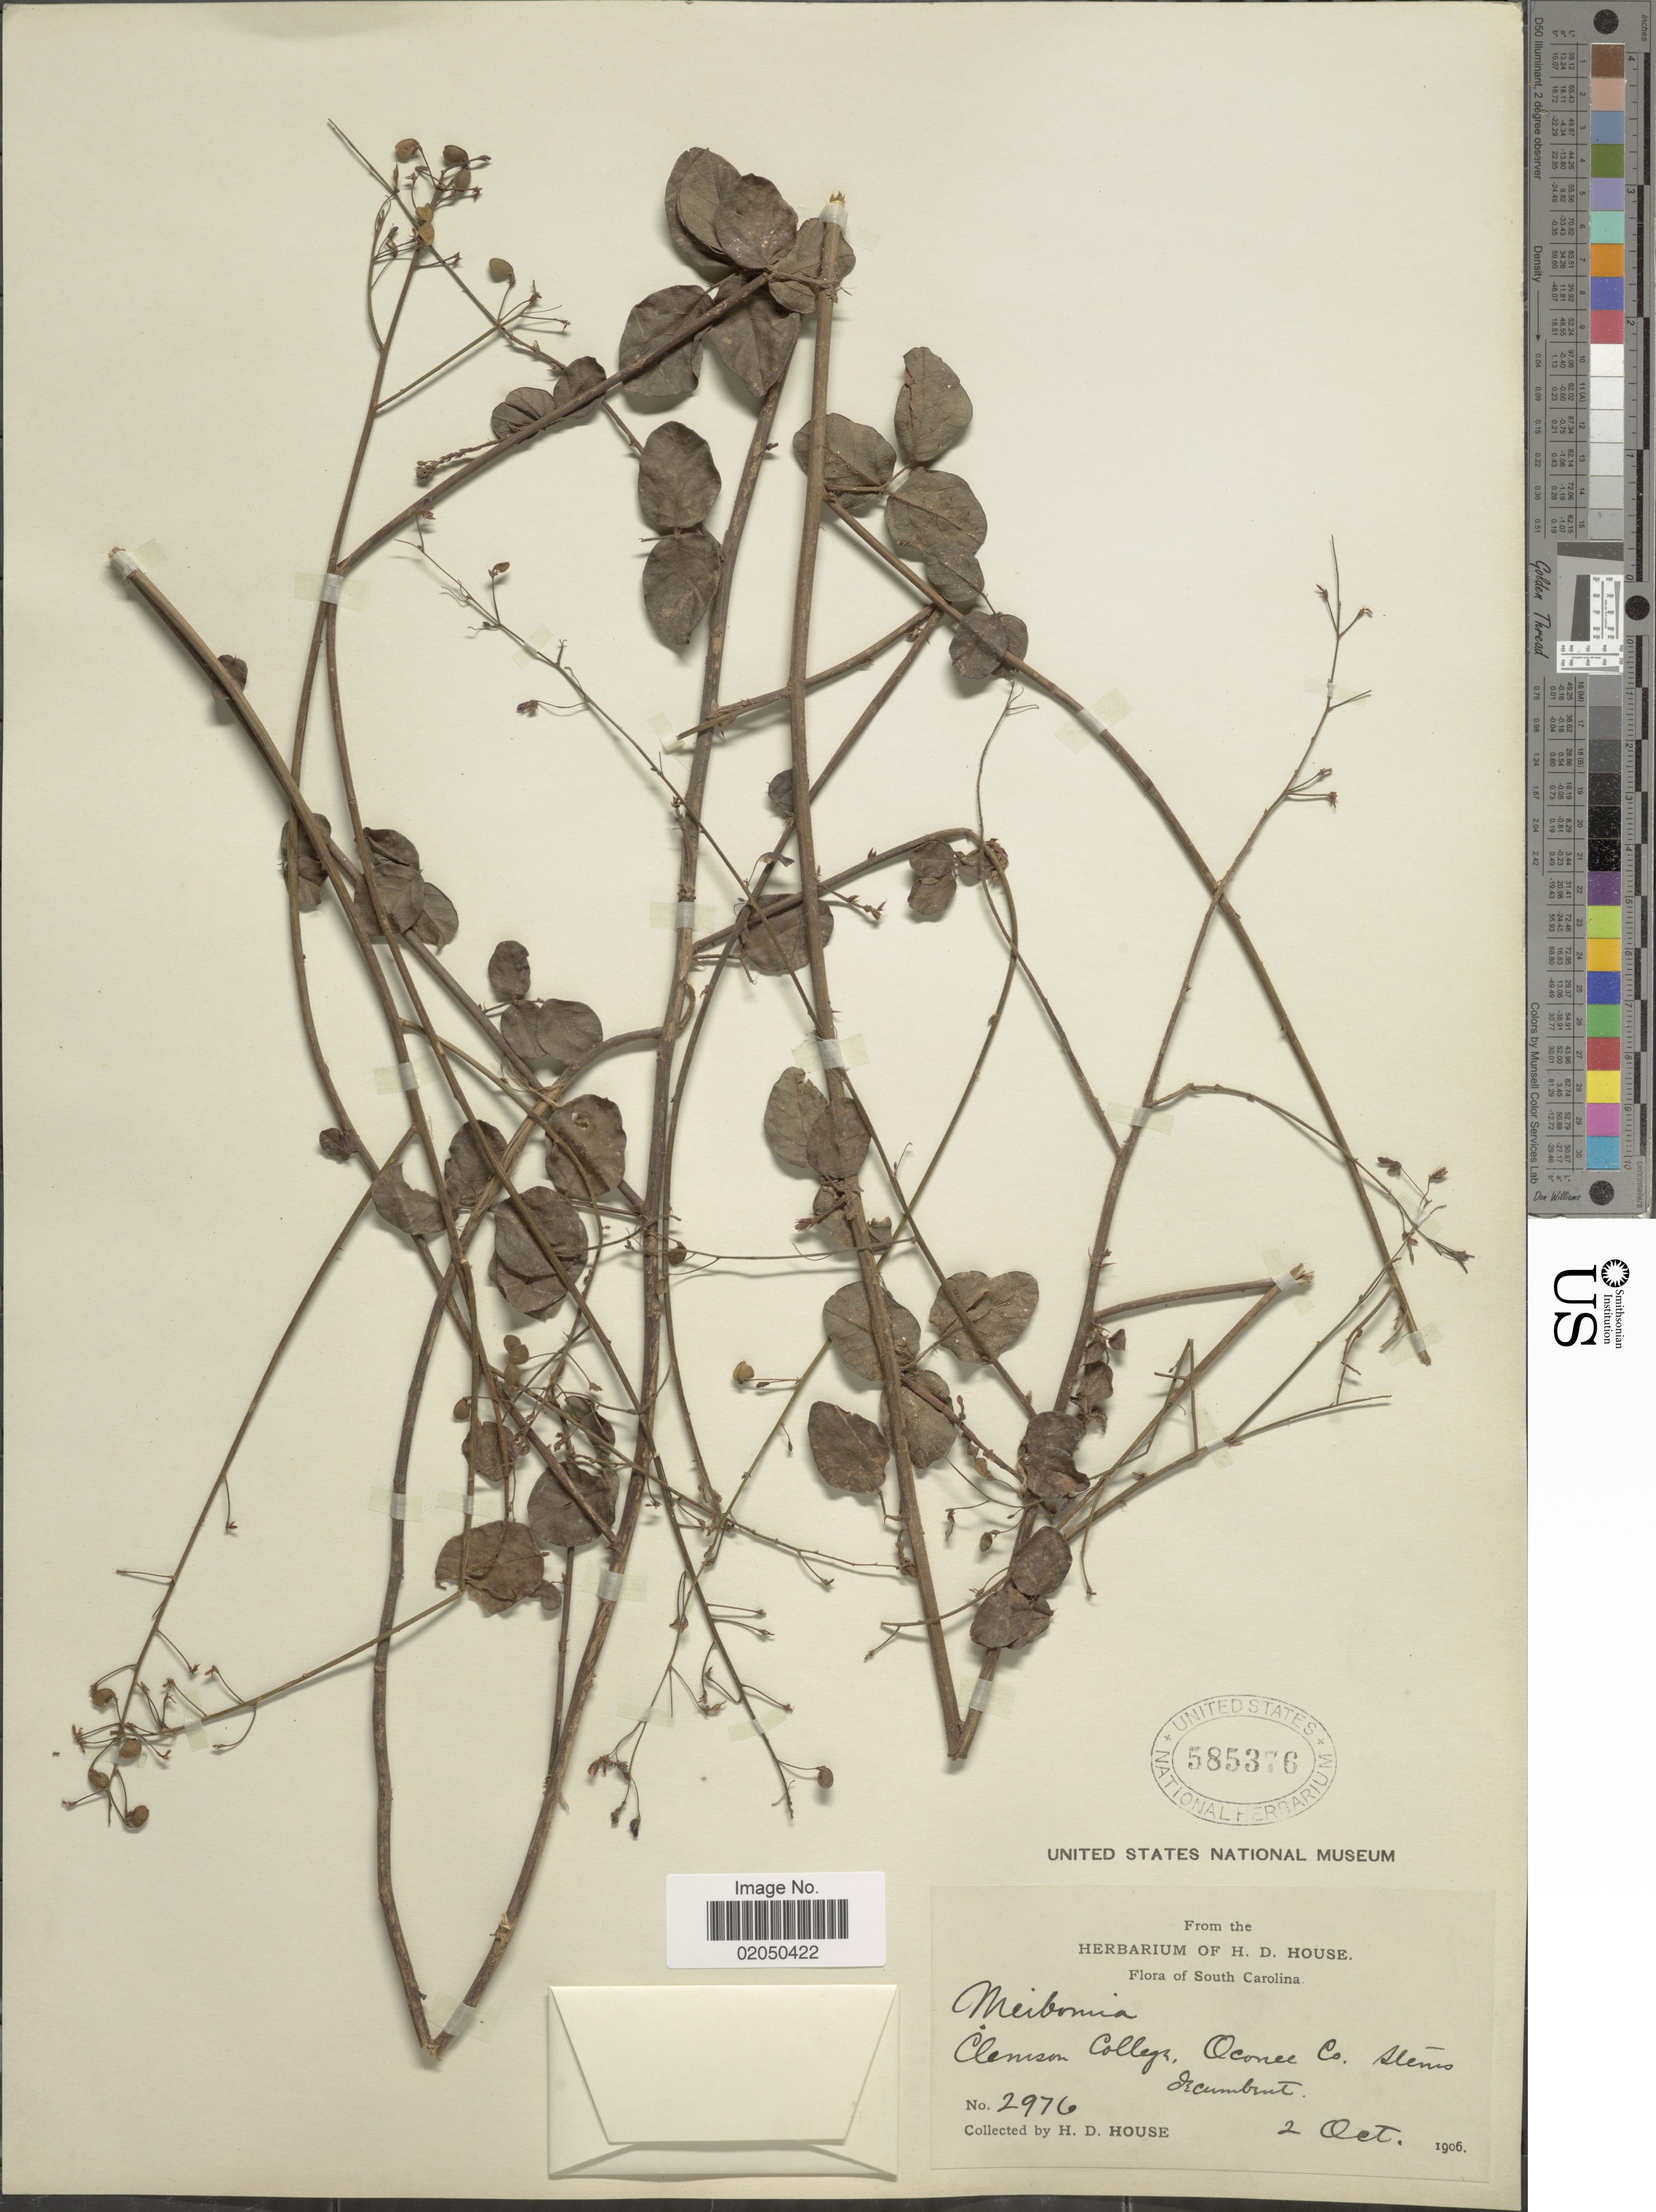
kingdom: Plantae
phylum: Tracheophyta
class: Magnoliopsida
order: Fabales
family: Fabaceae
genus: Desmodium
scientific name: Desmodium ciliare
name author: (Muhl. ex Willd.) DC.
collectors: H. D. House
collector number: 2976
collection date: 1906-10-02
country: United States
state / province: South Carolina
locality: Clemson College, Oconee Co.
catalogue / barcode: US 585376